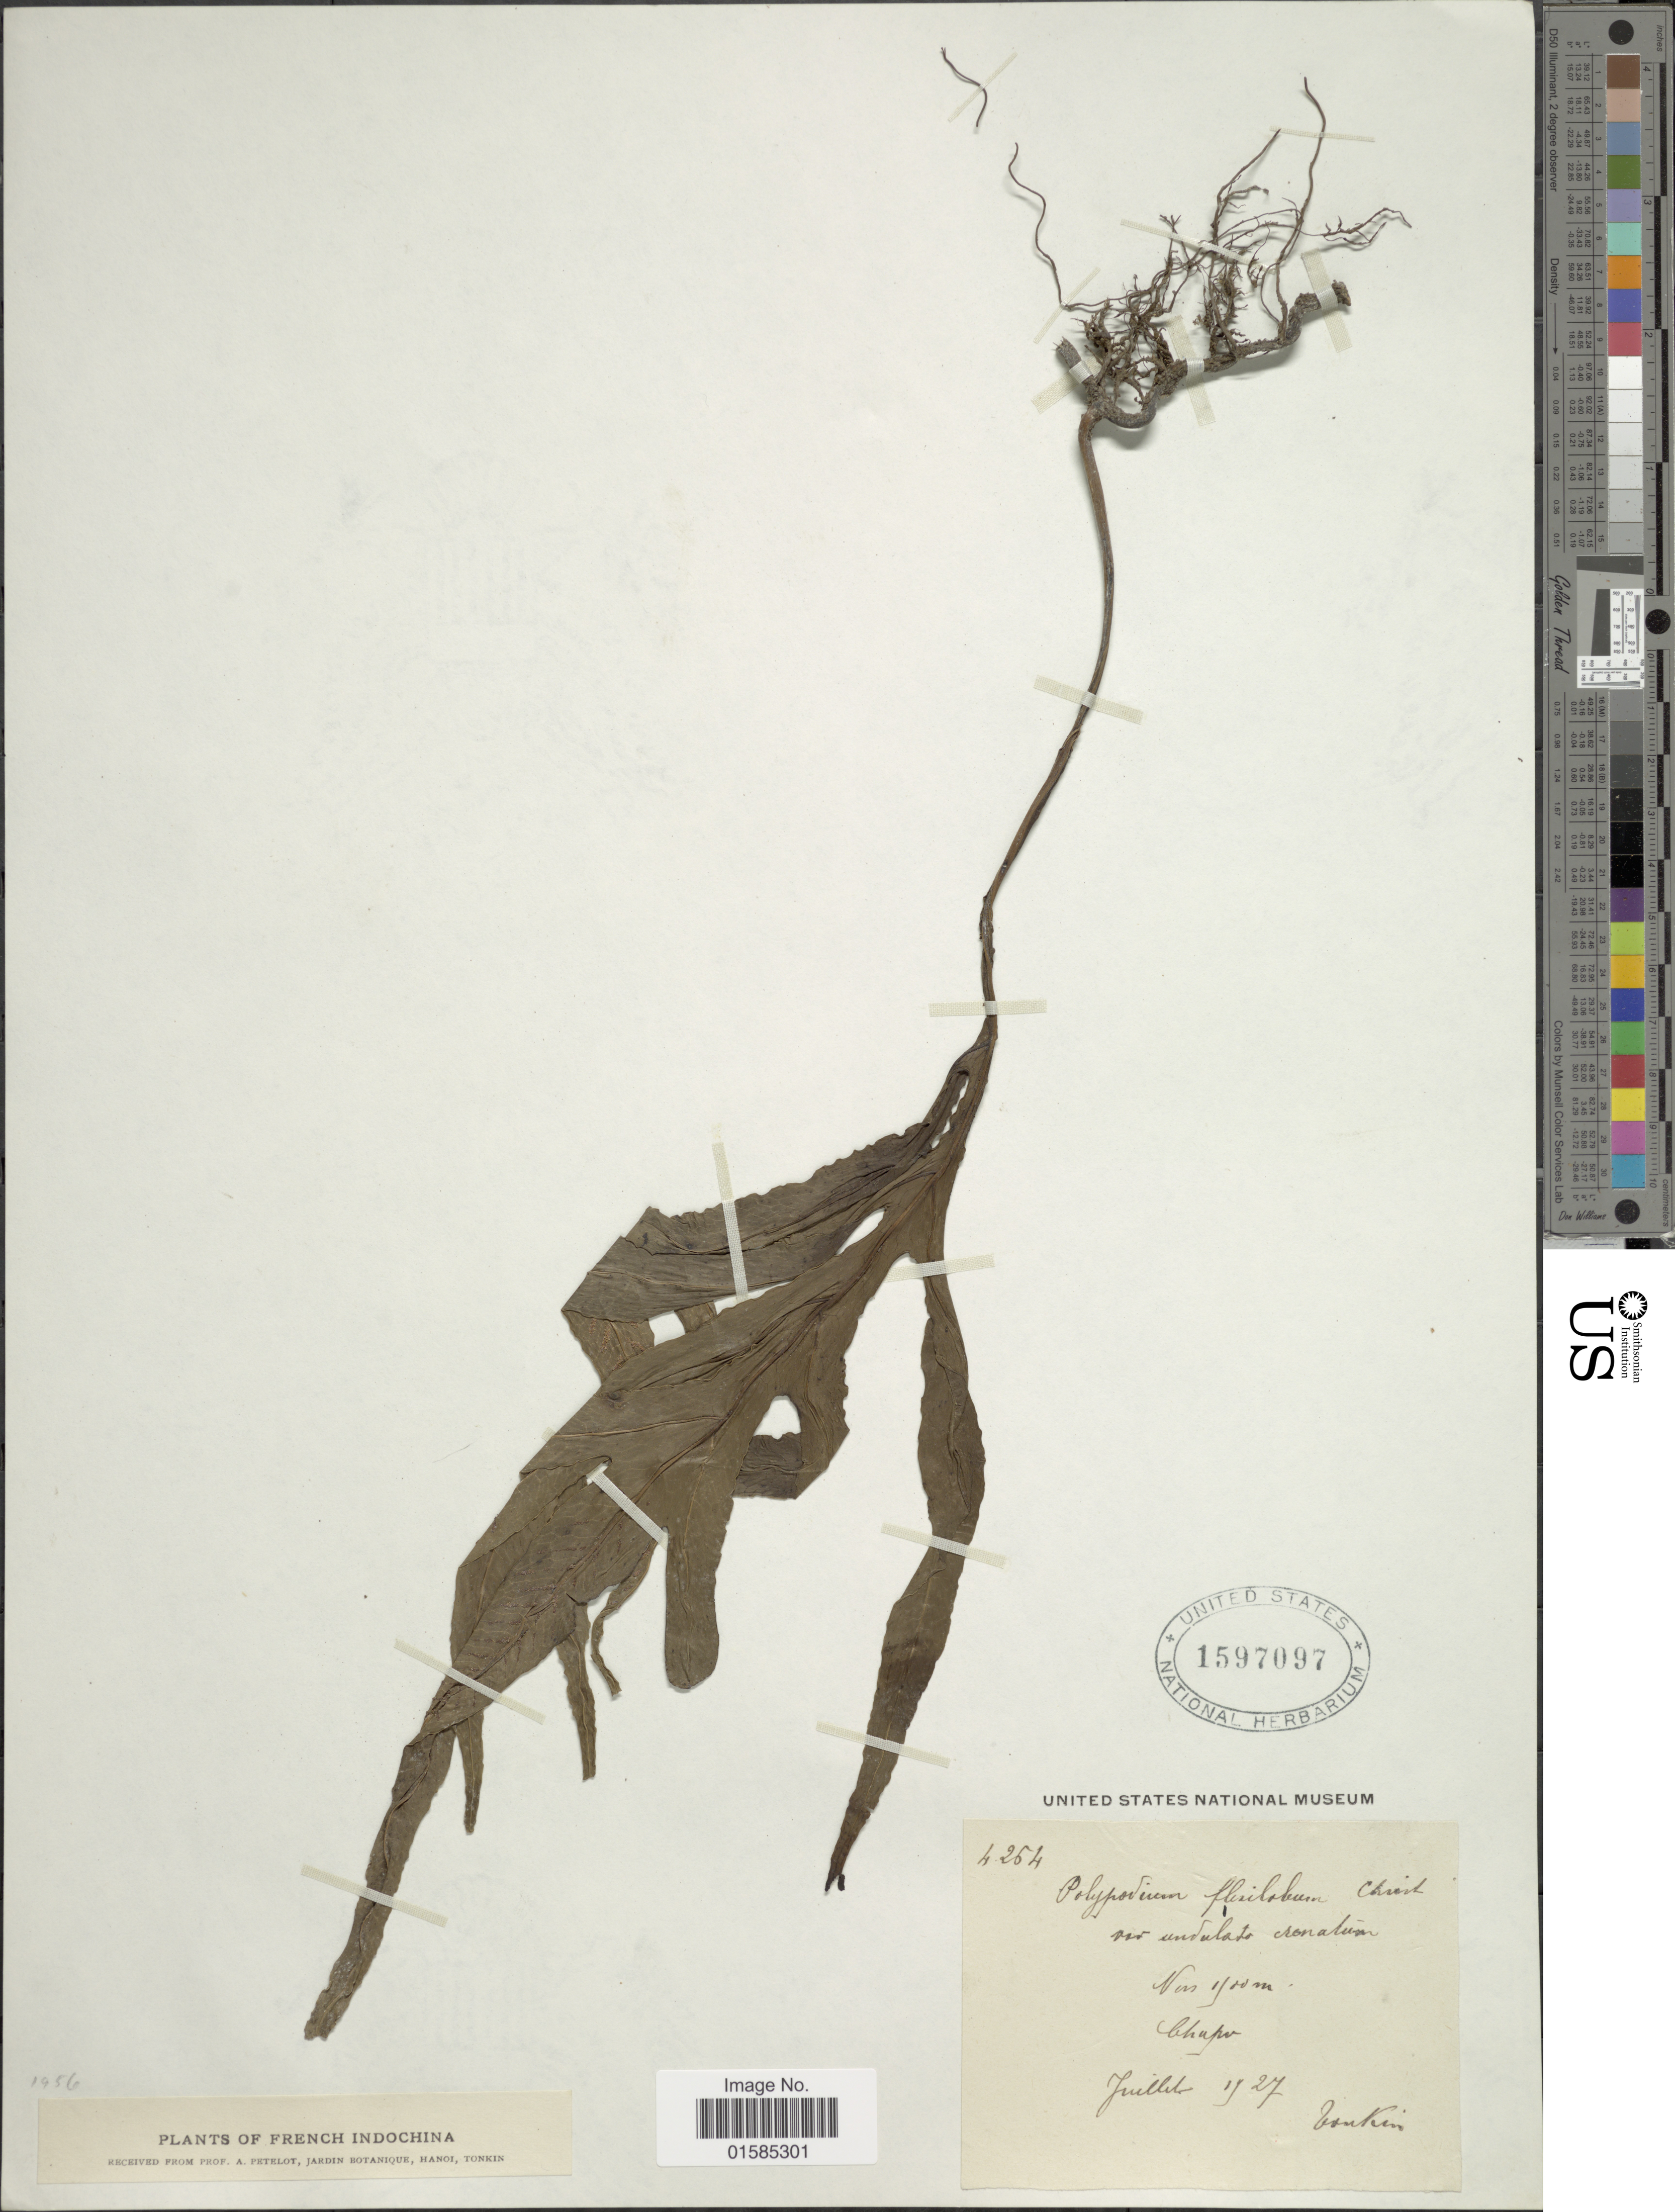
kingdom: Plantae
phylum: Tracheophyta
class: Polypodiopsida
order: Polypodiales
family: Polypodiaceae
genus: Leptochilus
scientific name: Leptochilus ellipticus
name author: (Thunb.) Noot.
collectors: A. Petelot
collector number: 4254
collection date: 1927-07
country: Vietnam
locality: Tonkin. Ghapo [interpreted]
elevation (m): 1900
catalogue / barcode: US 1597097